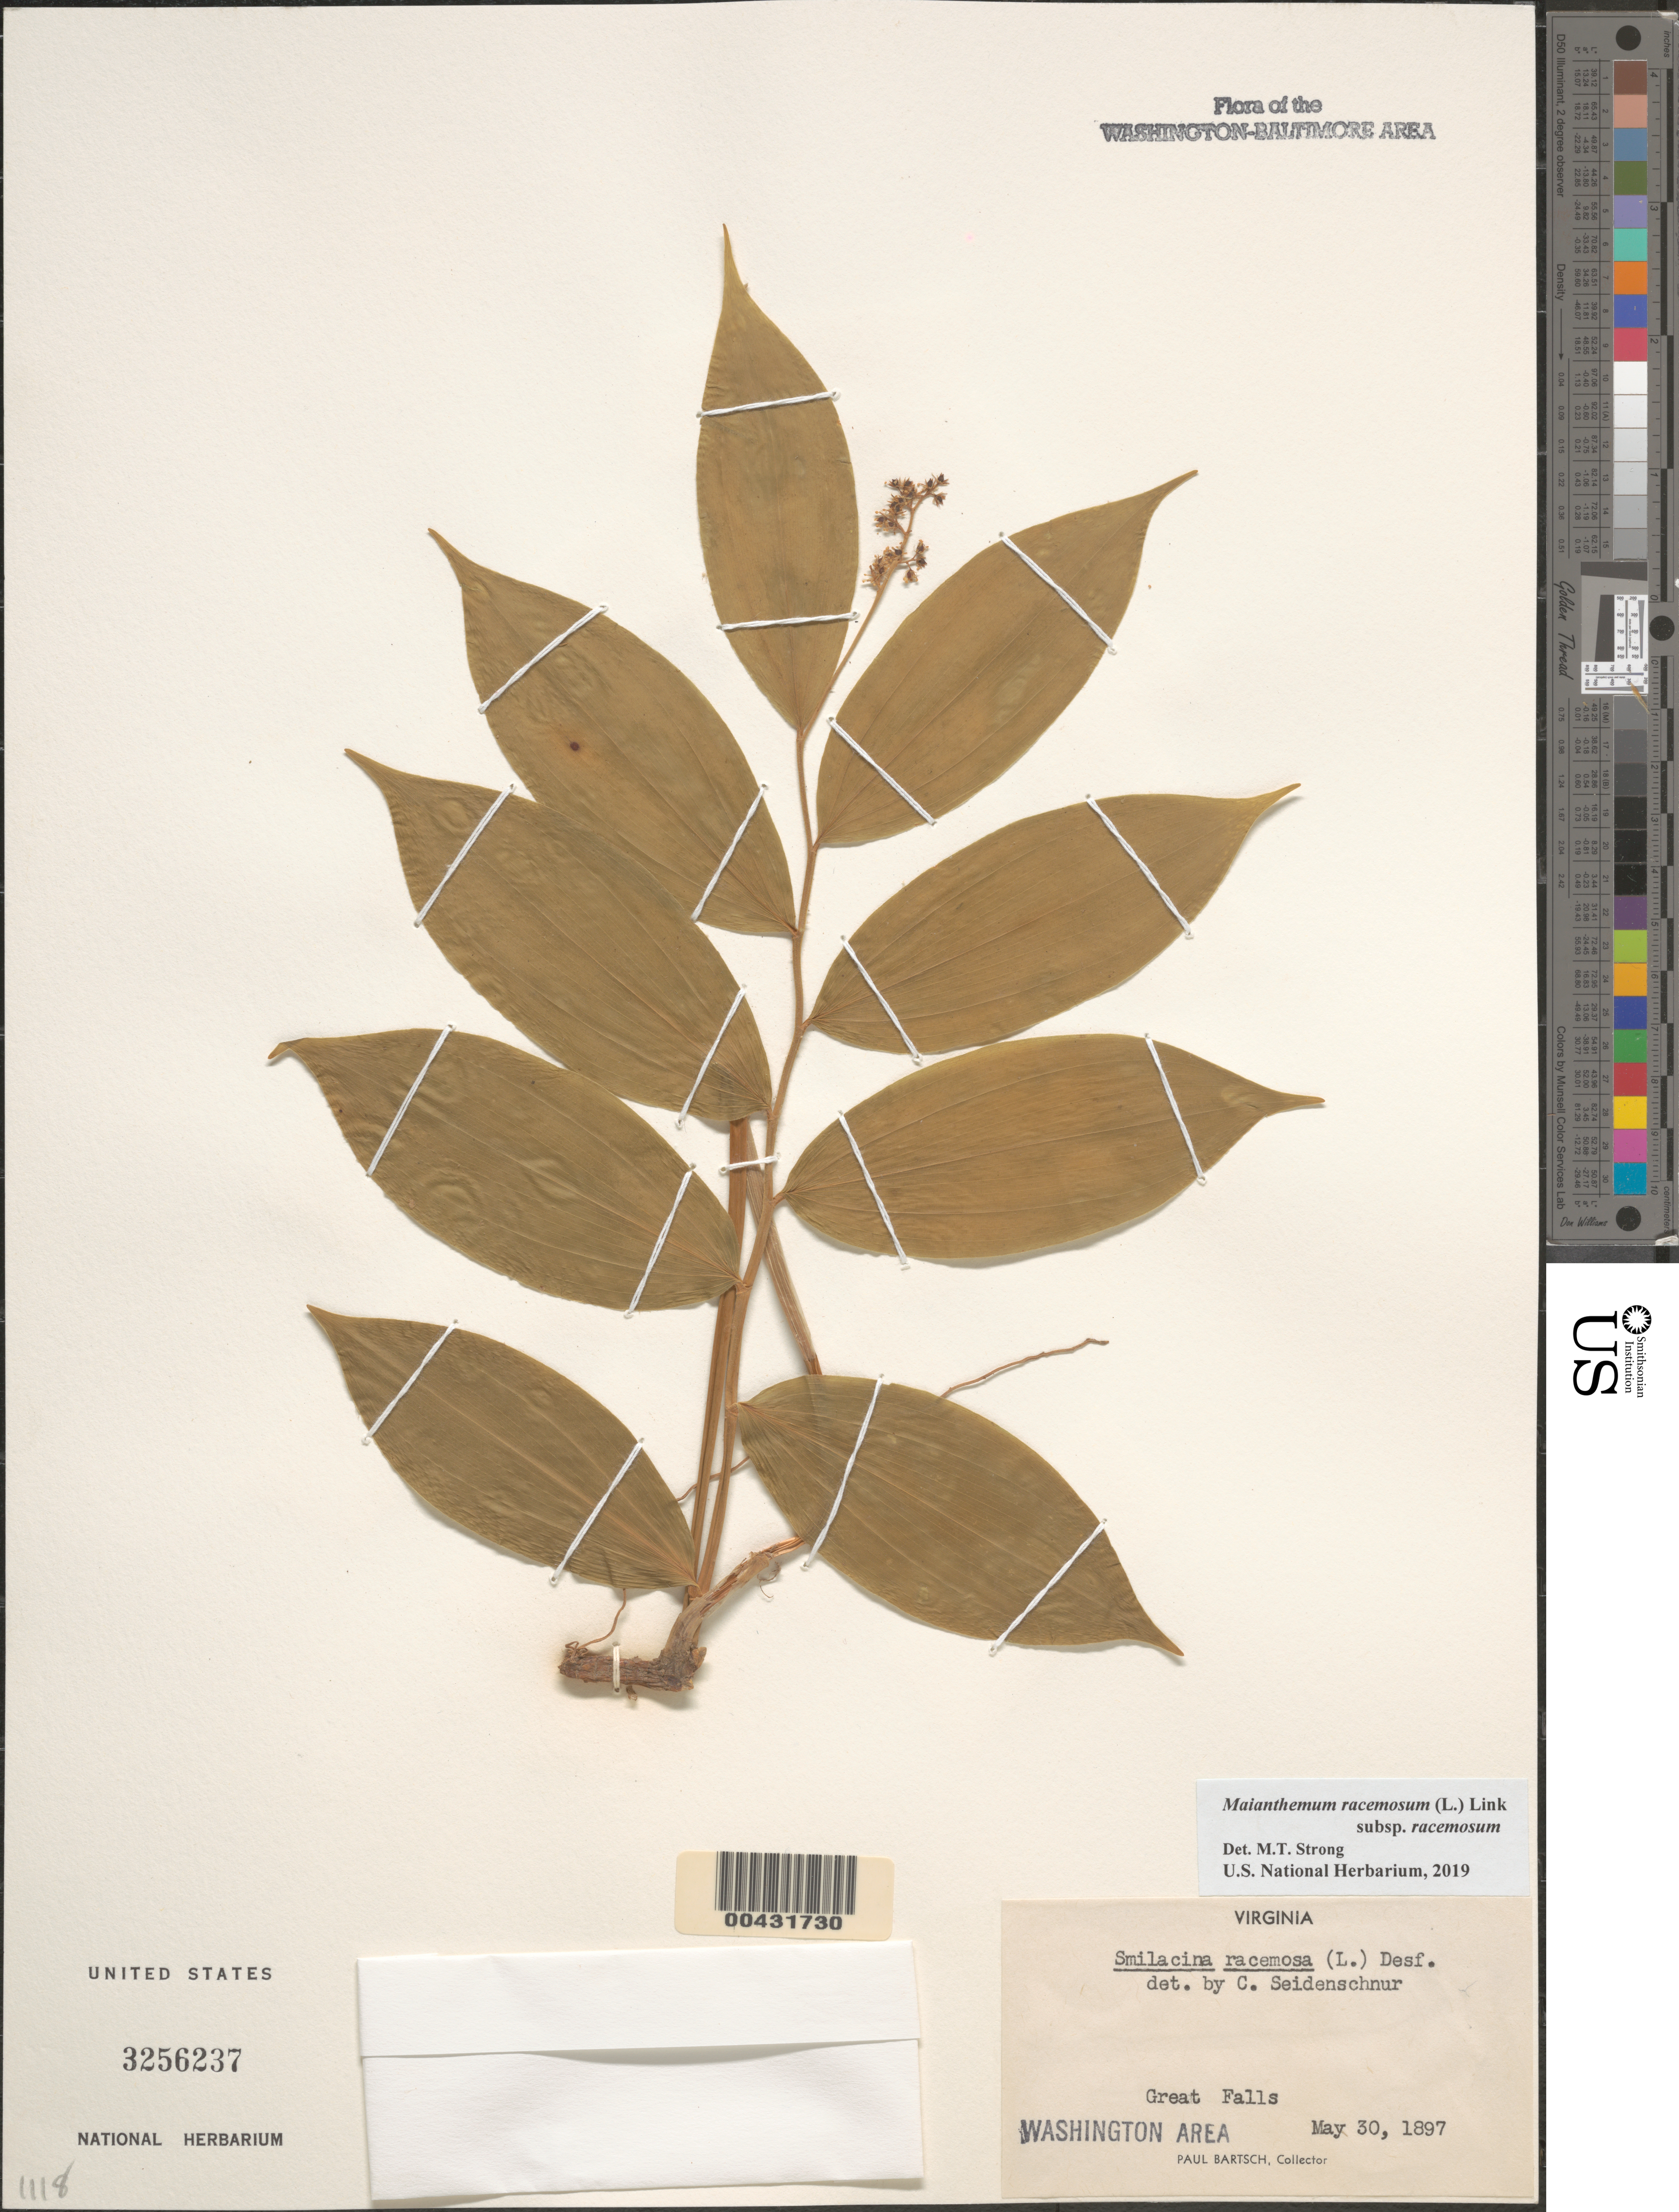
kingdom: Plantae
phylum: Tracheophyta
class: Liliopsida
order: Asparagales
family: Asparagaceae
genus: Maianthemum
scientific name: Maianthemum racemosum subsp. racemosum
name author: (L.) Link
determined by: Strong, Mark T., (BOT), Smithsonian Institution - National Museum of Natural History (UNITED STATES)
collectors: P. Bartsch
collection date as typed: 30 May 1897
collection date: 1897-05-30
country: United States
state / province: Virginia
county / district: Fairfax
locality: Great Falls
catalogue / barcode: US 3256237